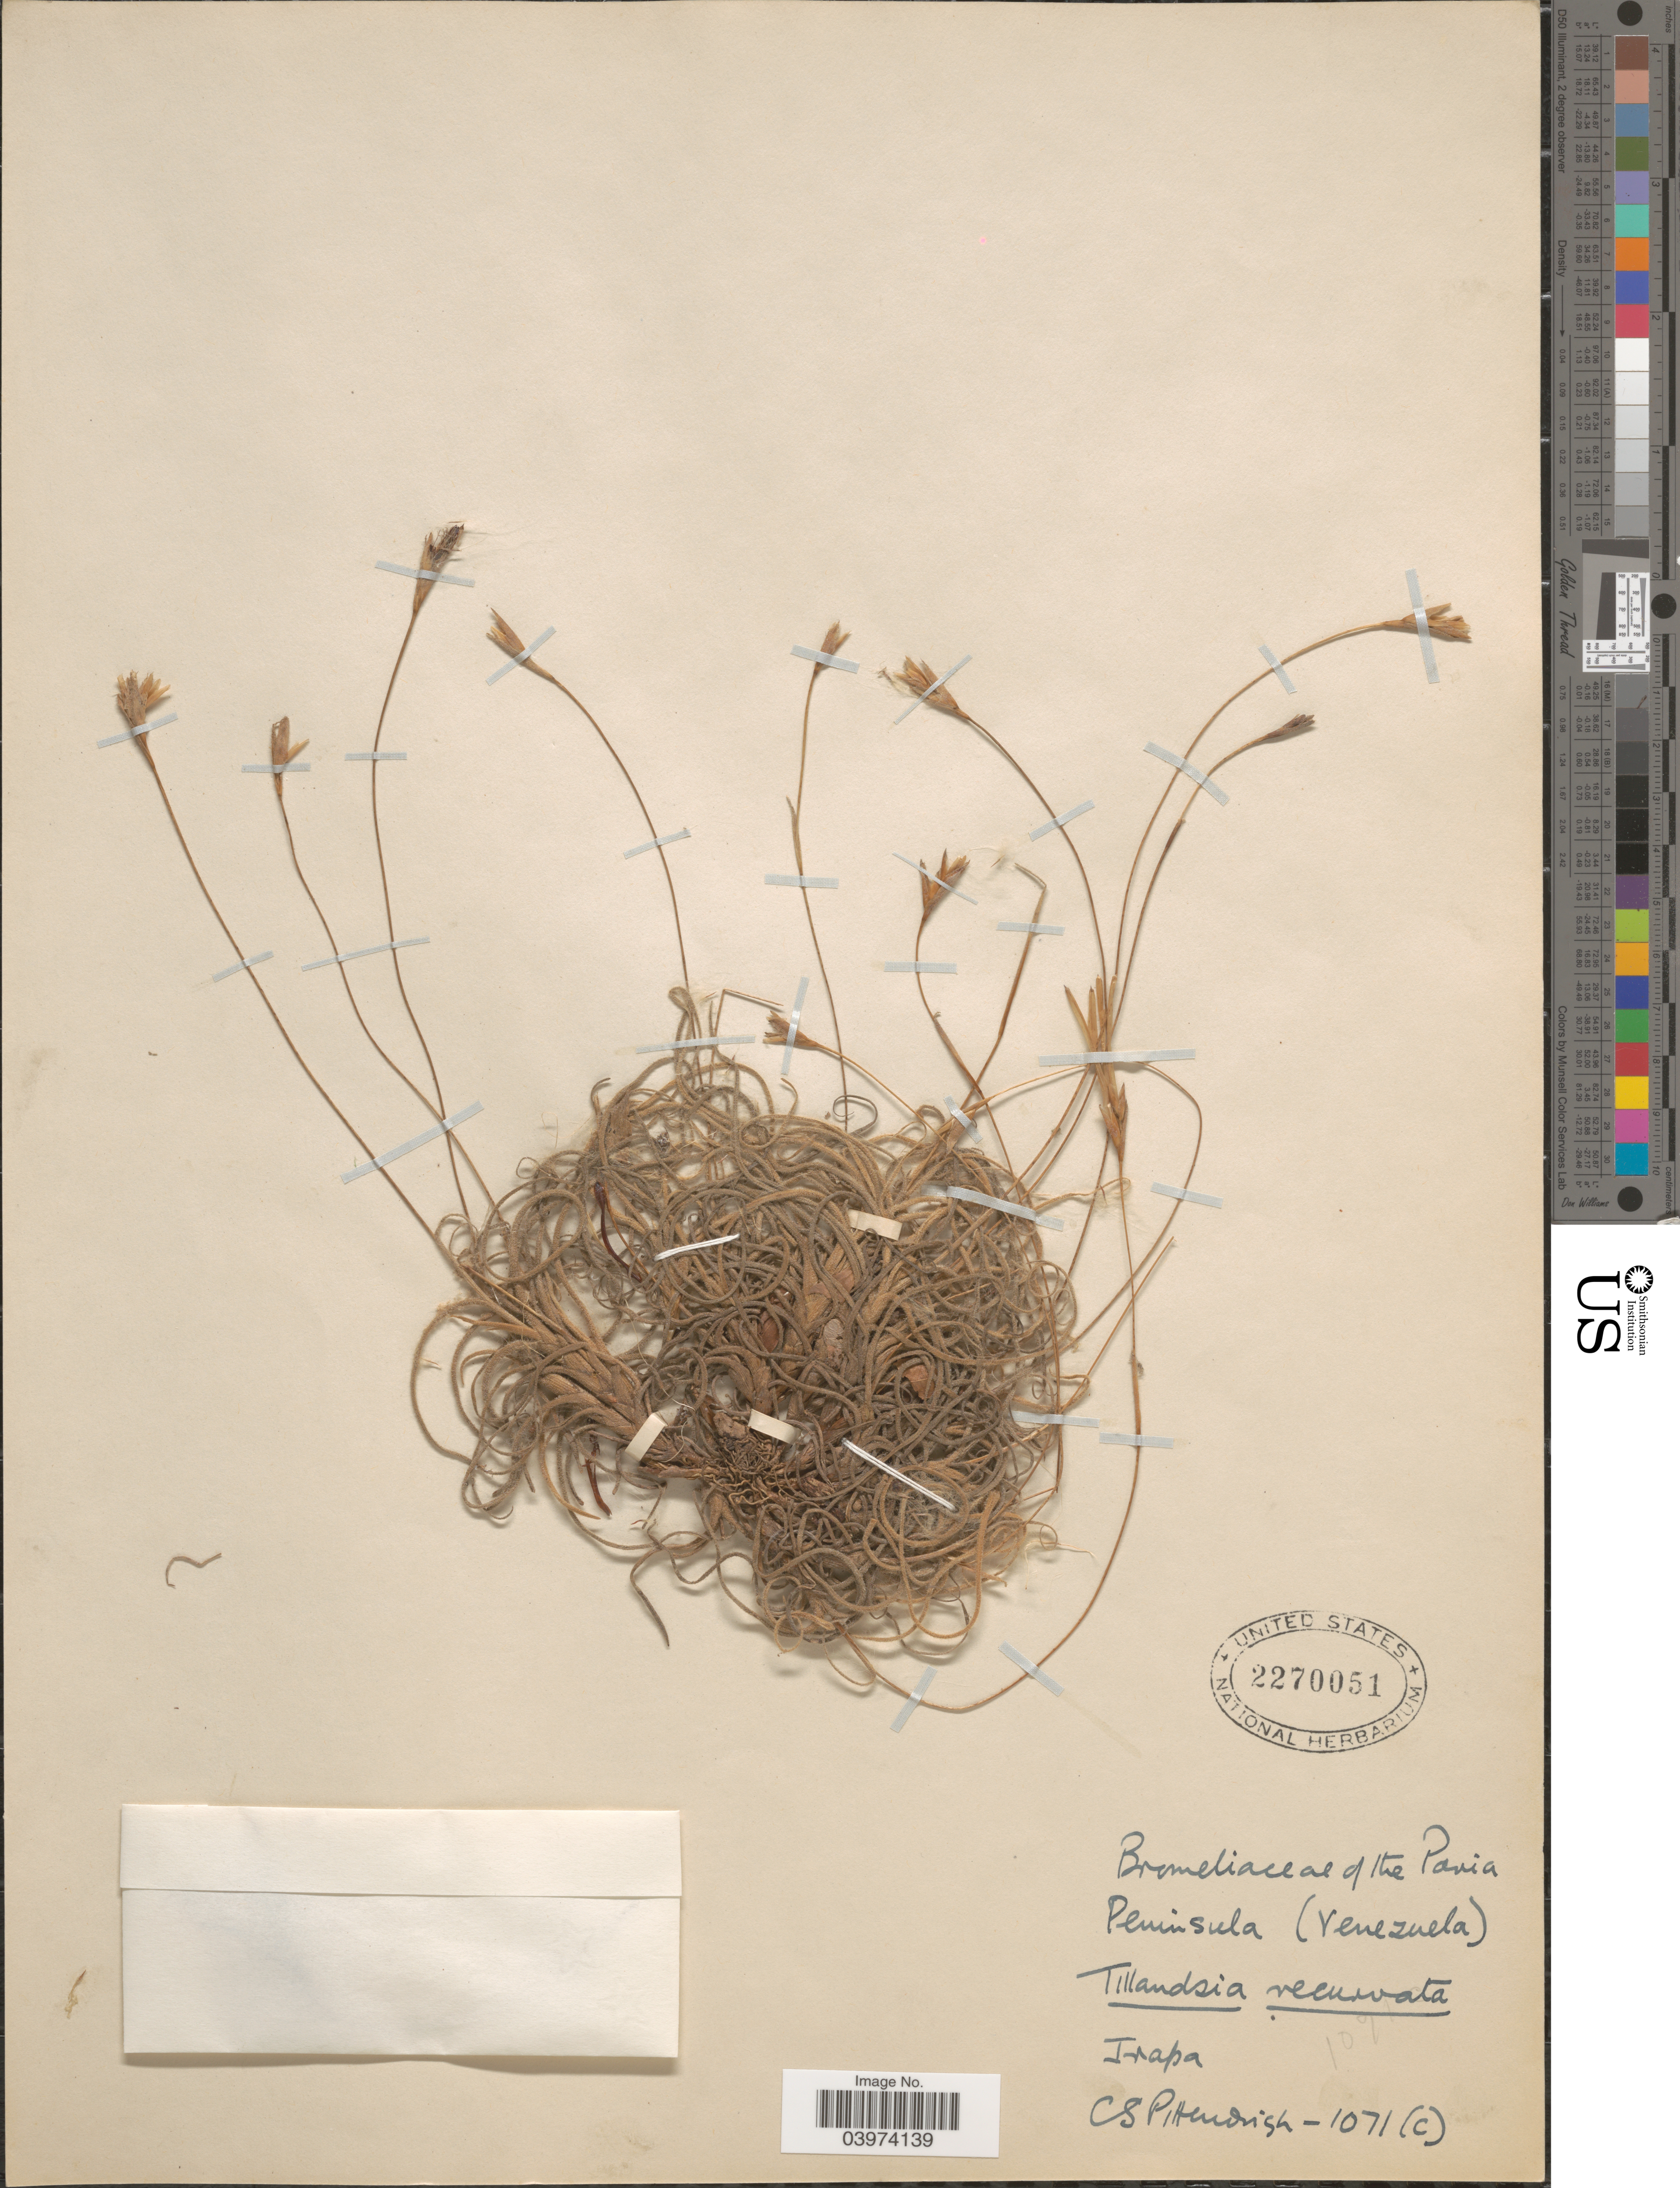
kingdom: Plantae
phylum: Tracheophyta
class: Liliopsida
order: Poales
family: Bromeliaceae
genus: Tillandsia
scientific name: Tillandsia recurvata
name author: L.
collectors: C. Pittendrigh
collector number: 1071(C)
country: Venezuela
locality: Peninsula. Irapa.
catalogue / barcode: US 2270051